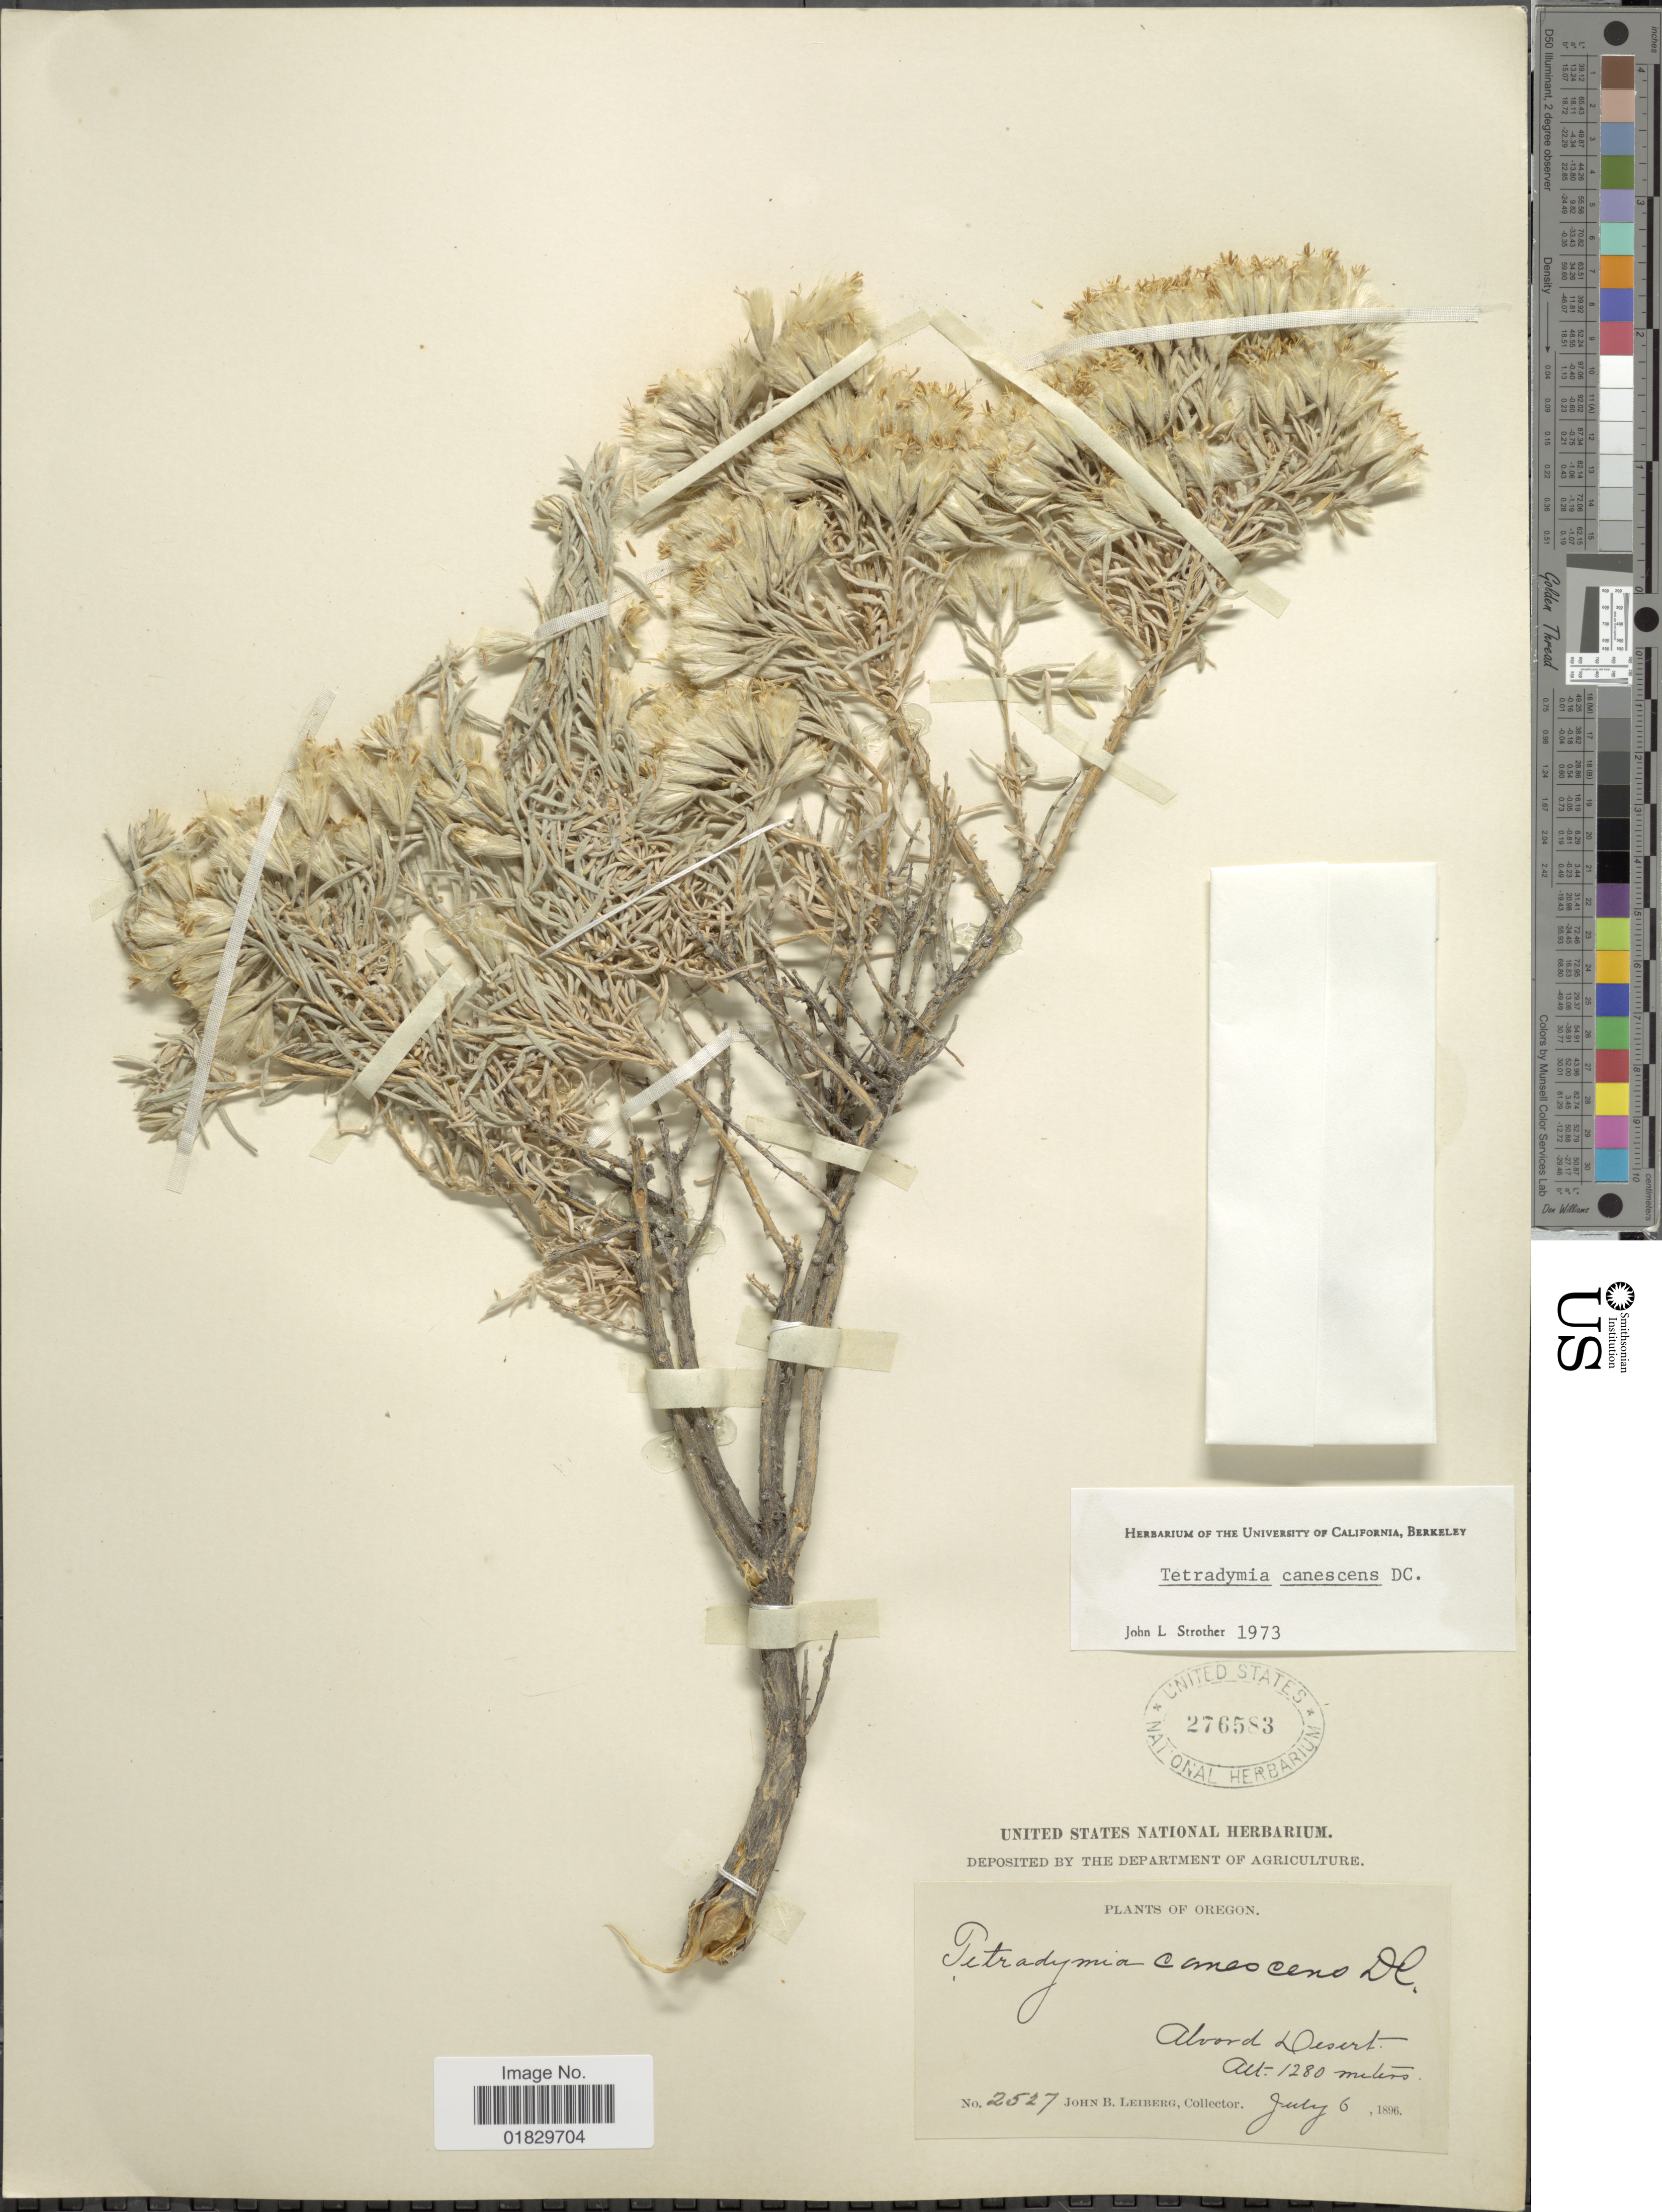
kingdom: Plantae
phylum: Tracheophyta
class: Magnoliopsida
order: Asterales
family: Asteraceae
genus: Tetradymia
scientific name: Tetradymia canescens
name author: DC.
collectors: J. B. Leiberg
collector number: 2527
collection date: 1896-07-06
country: United States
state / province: Oregon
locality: Alvord Desert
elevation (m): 1280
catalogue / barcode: US 276583